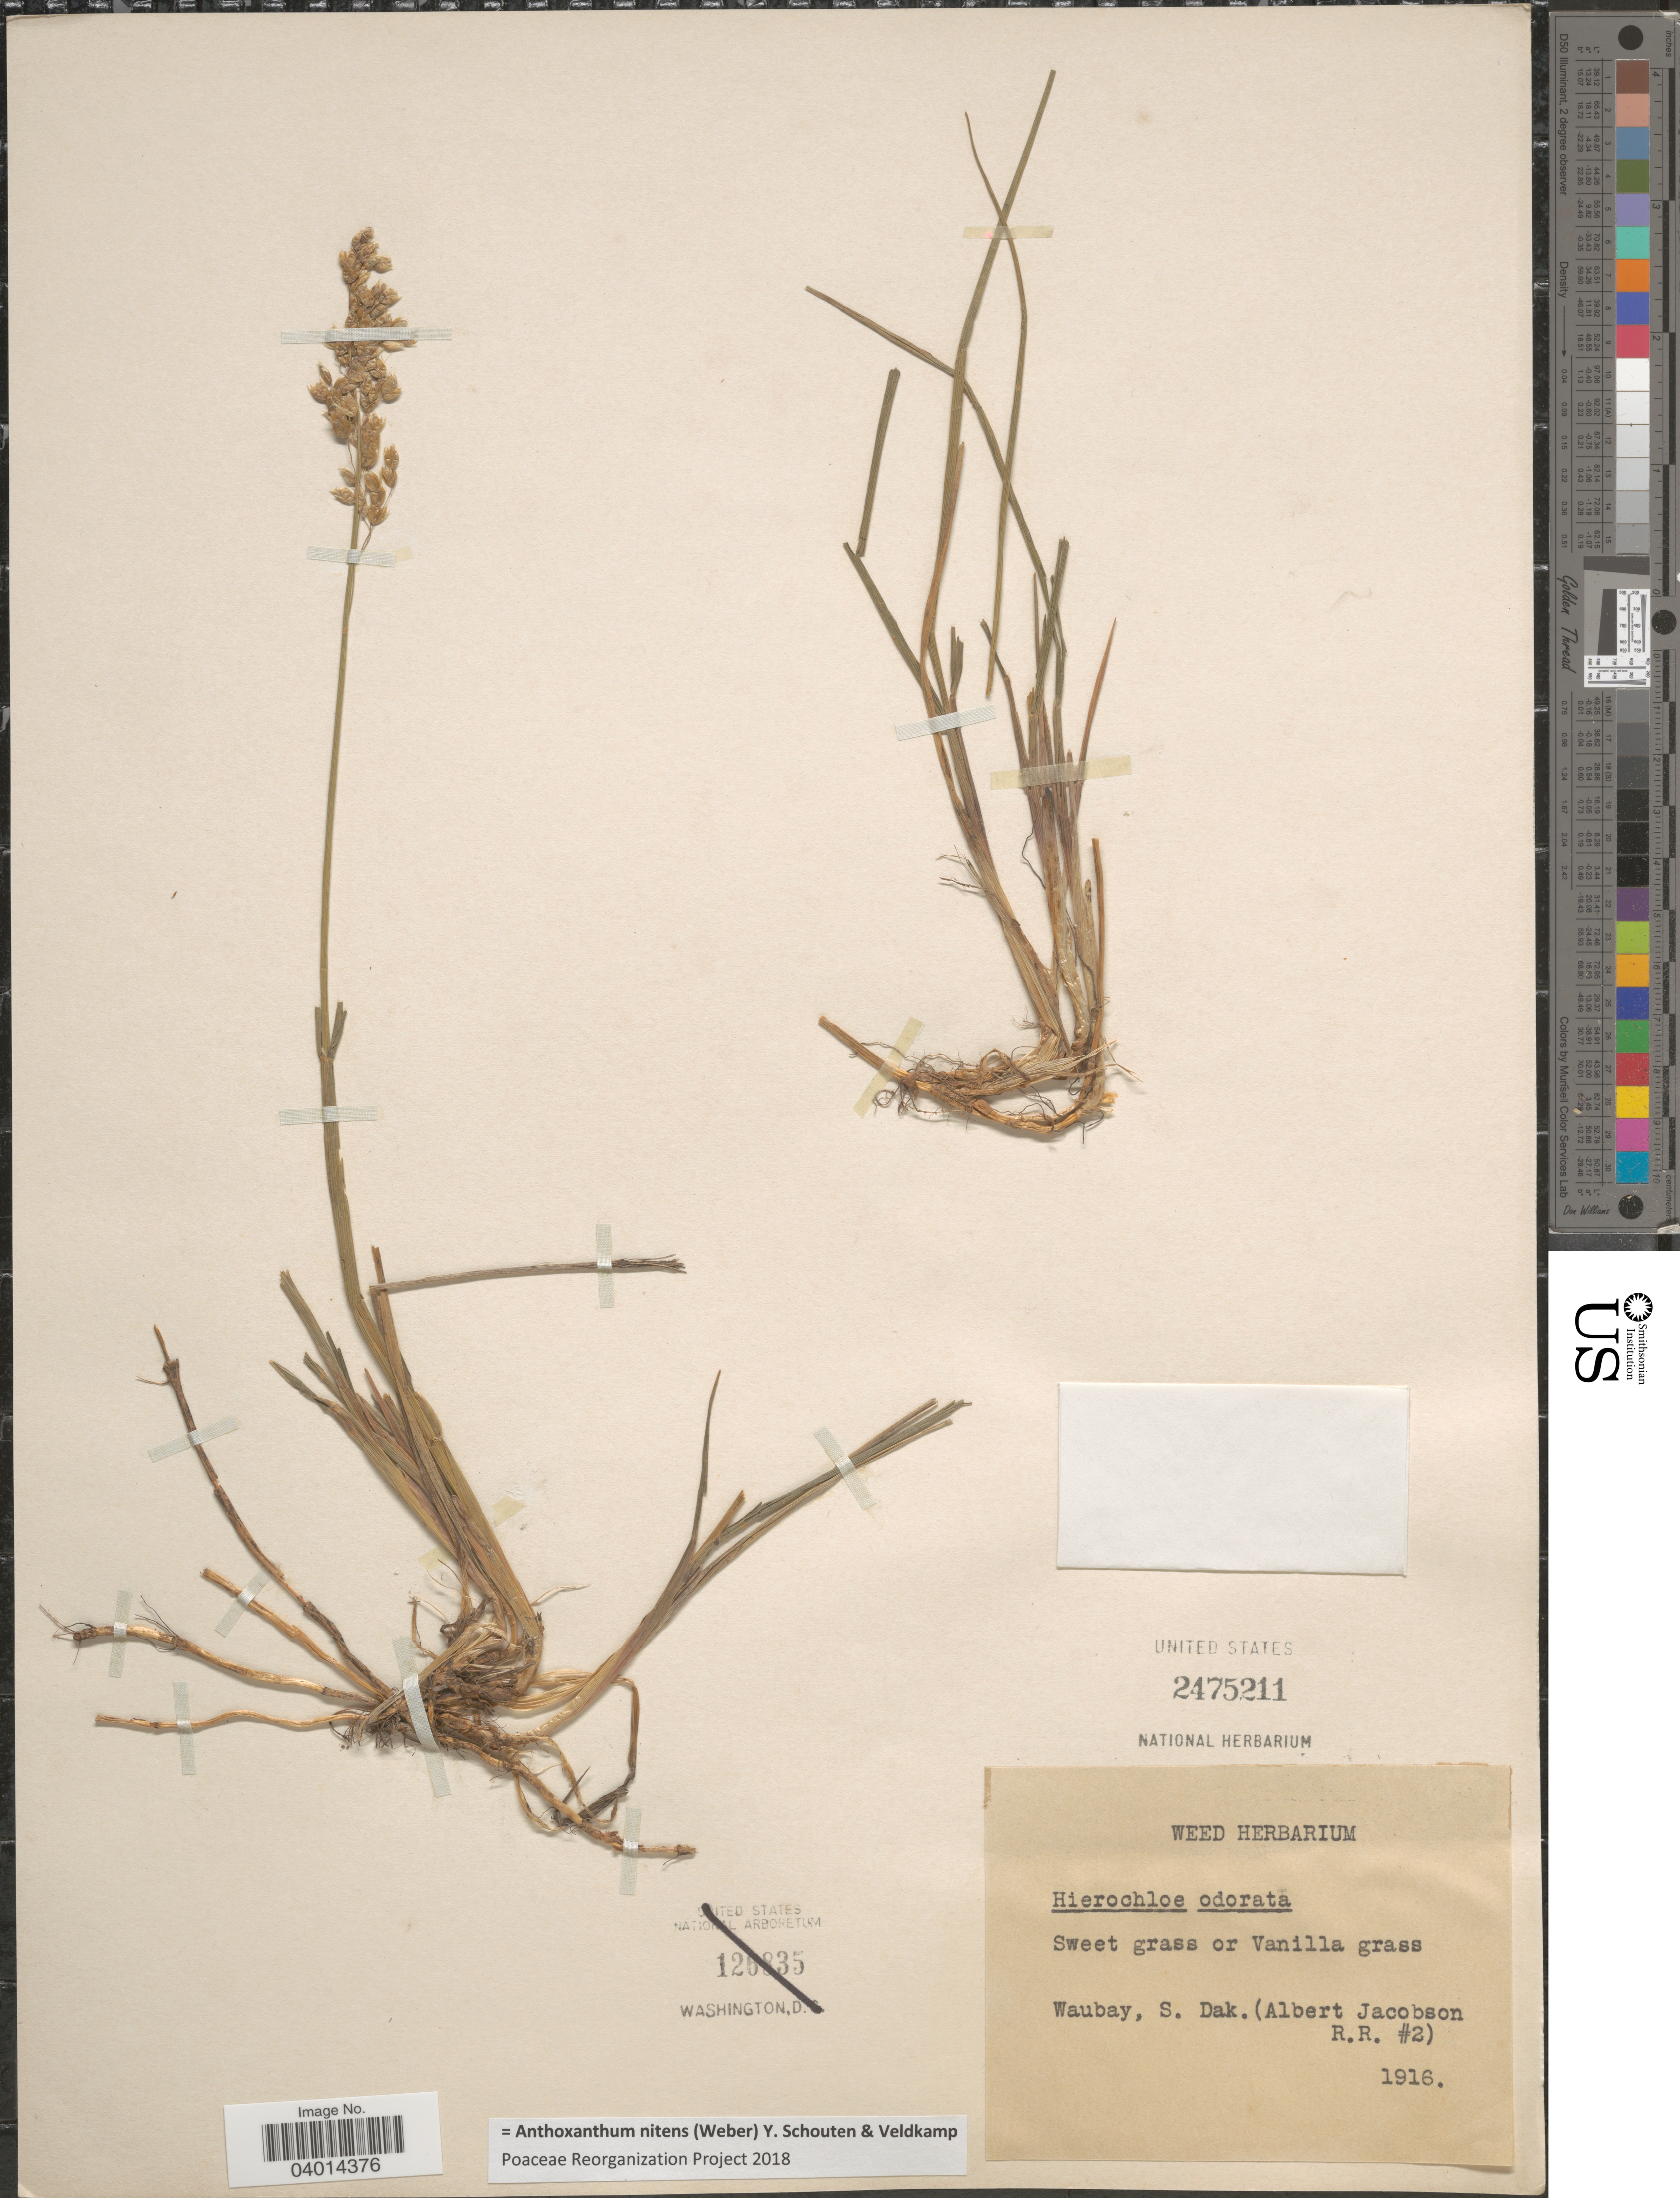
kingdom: Plantae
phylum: Tracheophyta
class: Liliopsida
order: Poales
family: Poaceae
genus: Anthoxanthum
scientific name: Anthoxanthum nitens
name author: (G.H. Weber) R.T.A. Schouten & Veldkamp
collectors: A. Jacobson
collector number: R.R.2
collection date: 1916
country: United States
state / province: South Dakota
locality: Waubay, S. Dak.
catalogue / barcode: US 2475211